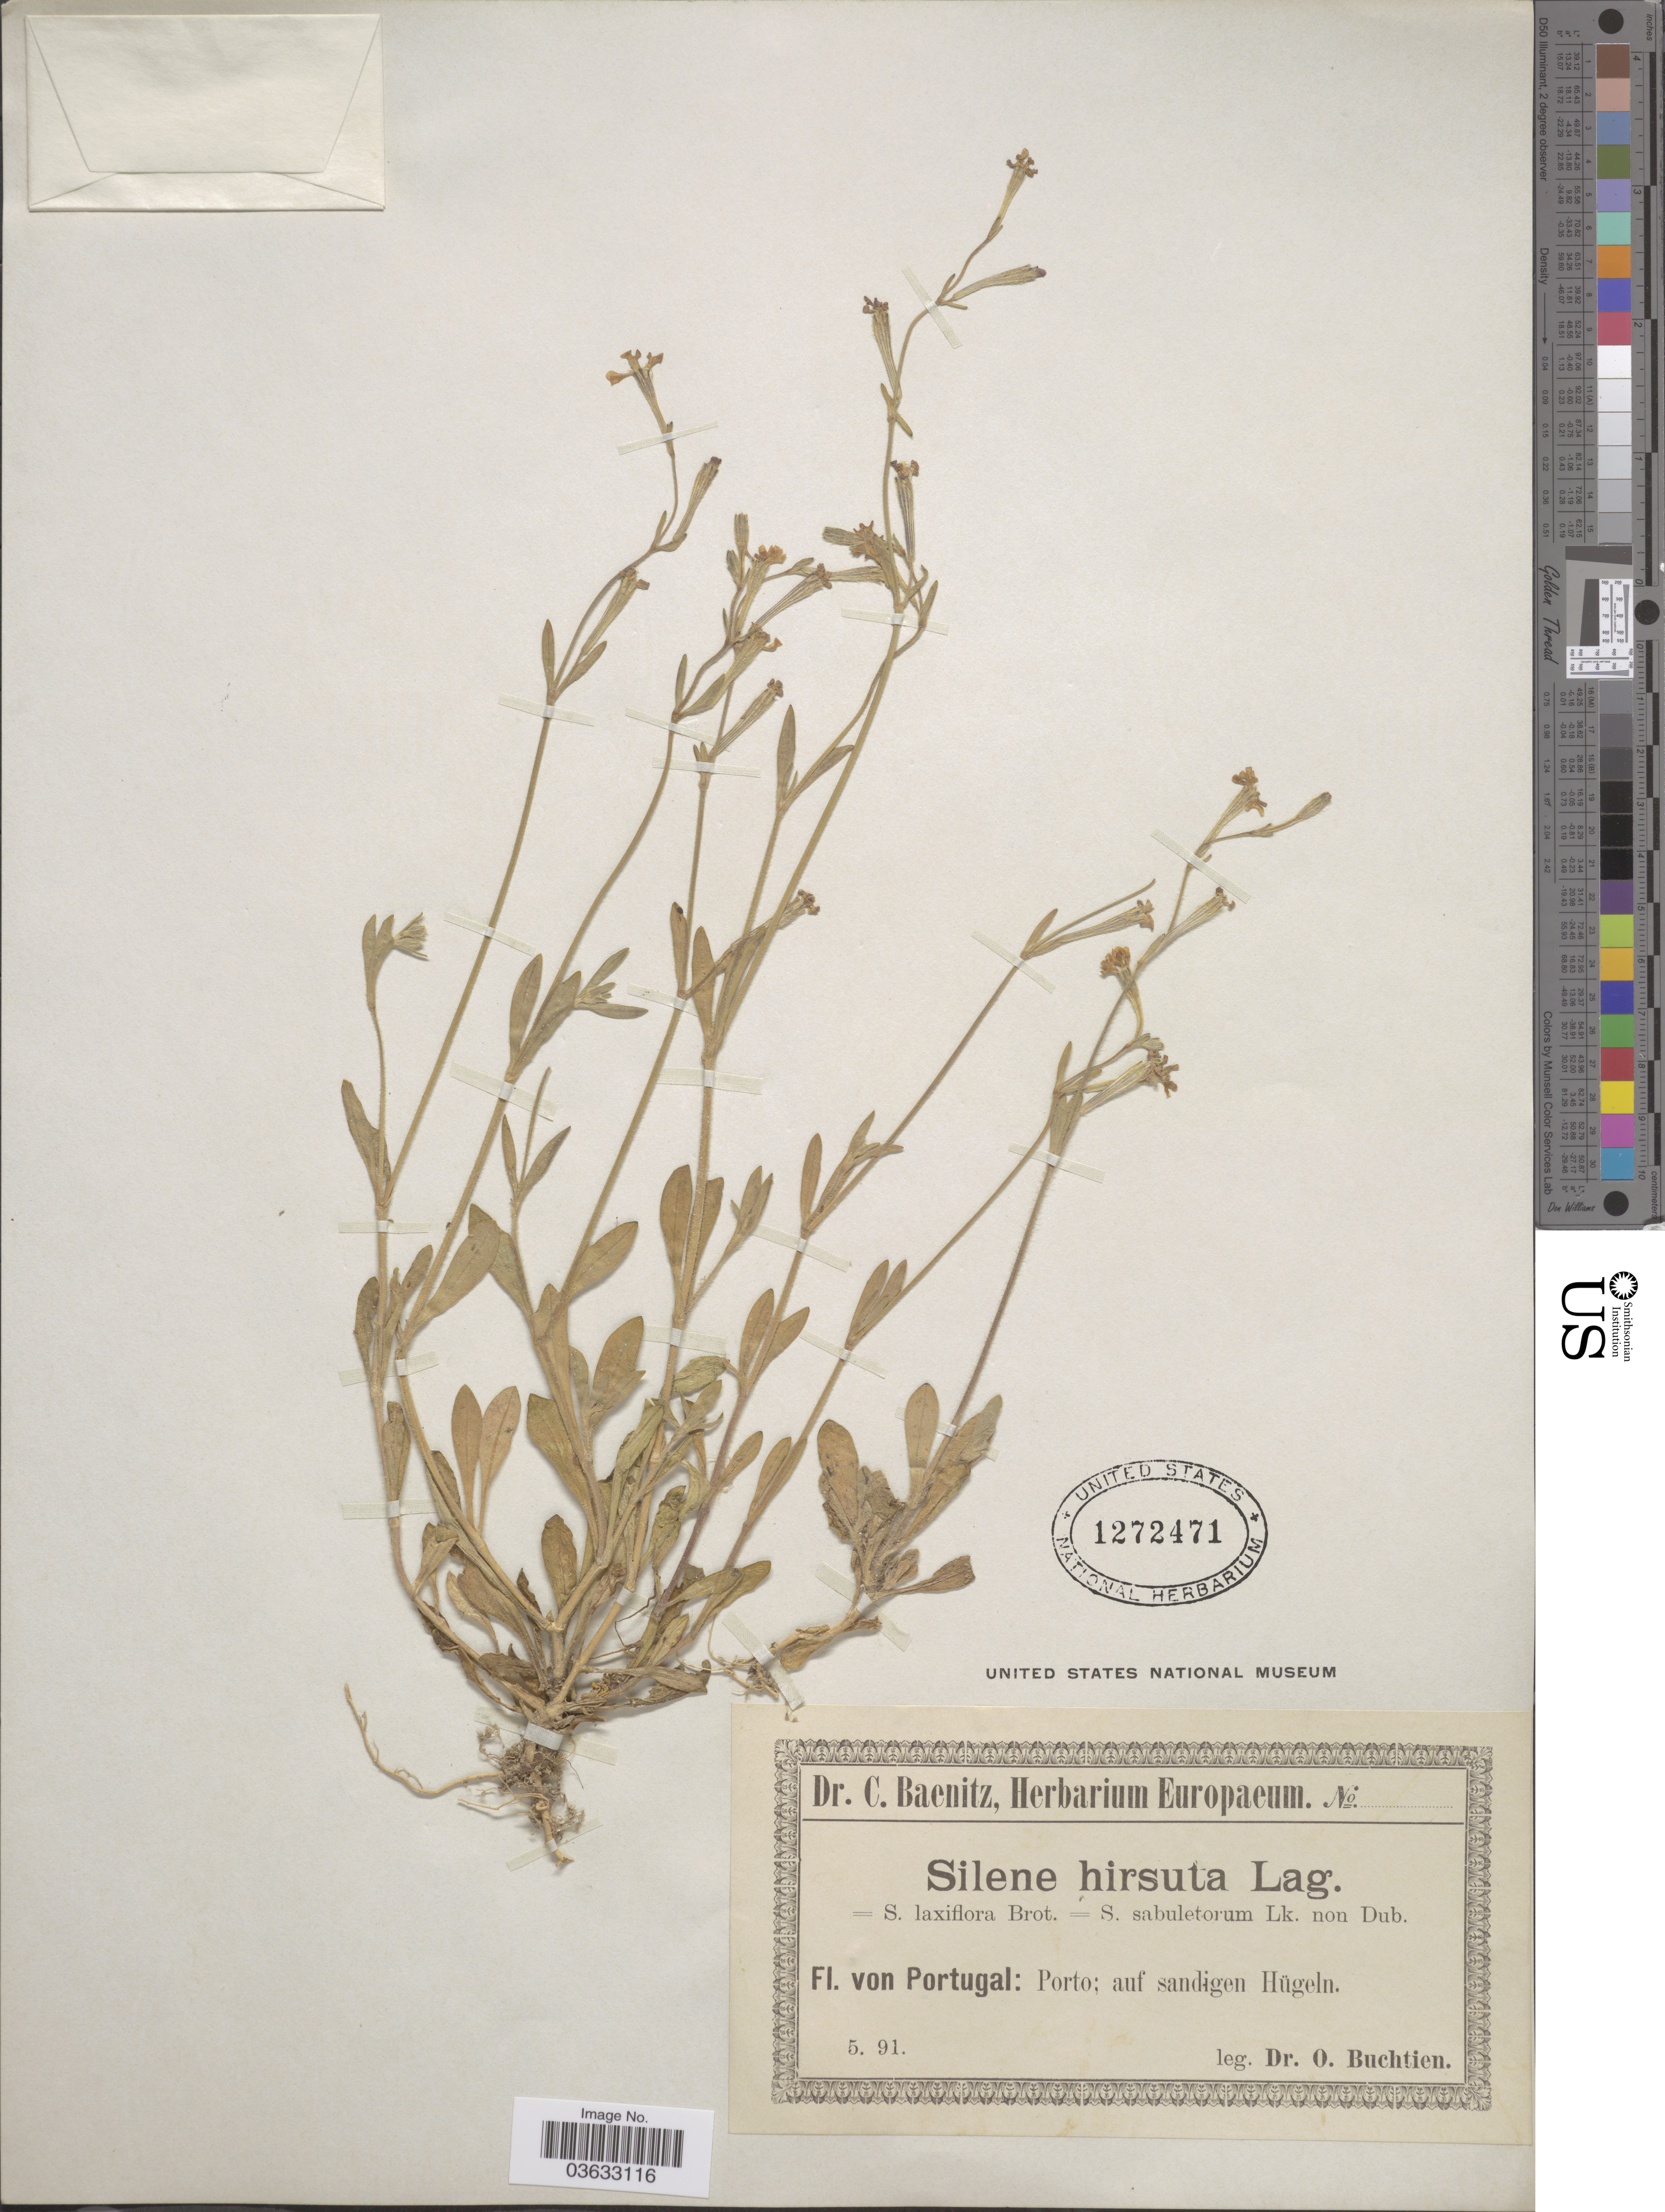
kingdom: Plantae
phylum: Tracheophyta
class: Magnoliopsida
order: Caryophyllales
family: Caryophyllaceae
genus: Silene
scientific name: Silene hispida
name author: Desf.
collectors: O. Buchtien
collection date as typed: Transcribed d/m/y: /5/91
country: Portugal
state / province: Porto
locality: Auf sandigen Hügeln.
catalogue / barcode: US 1272471